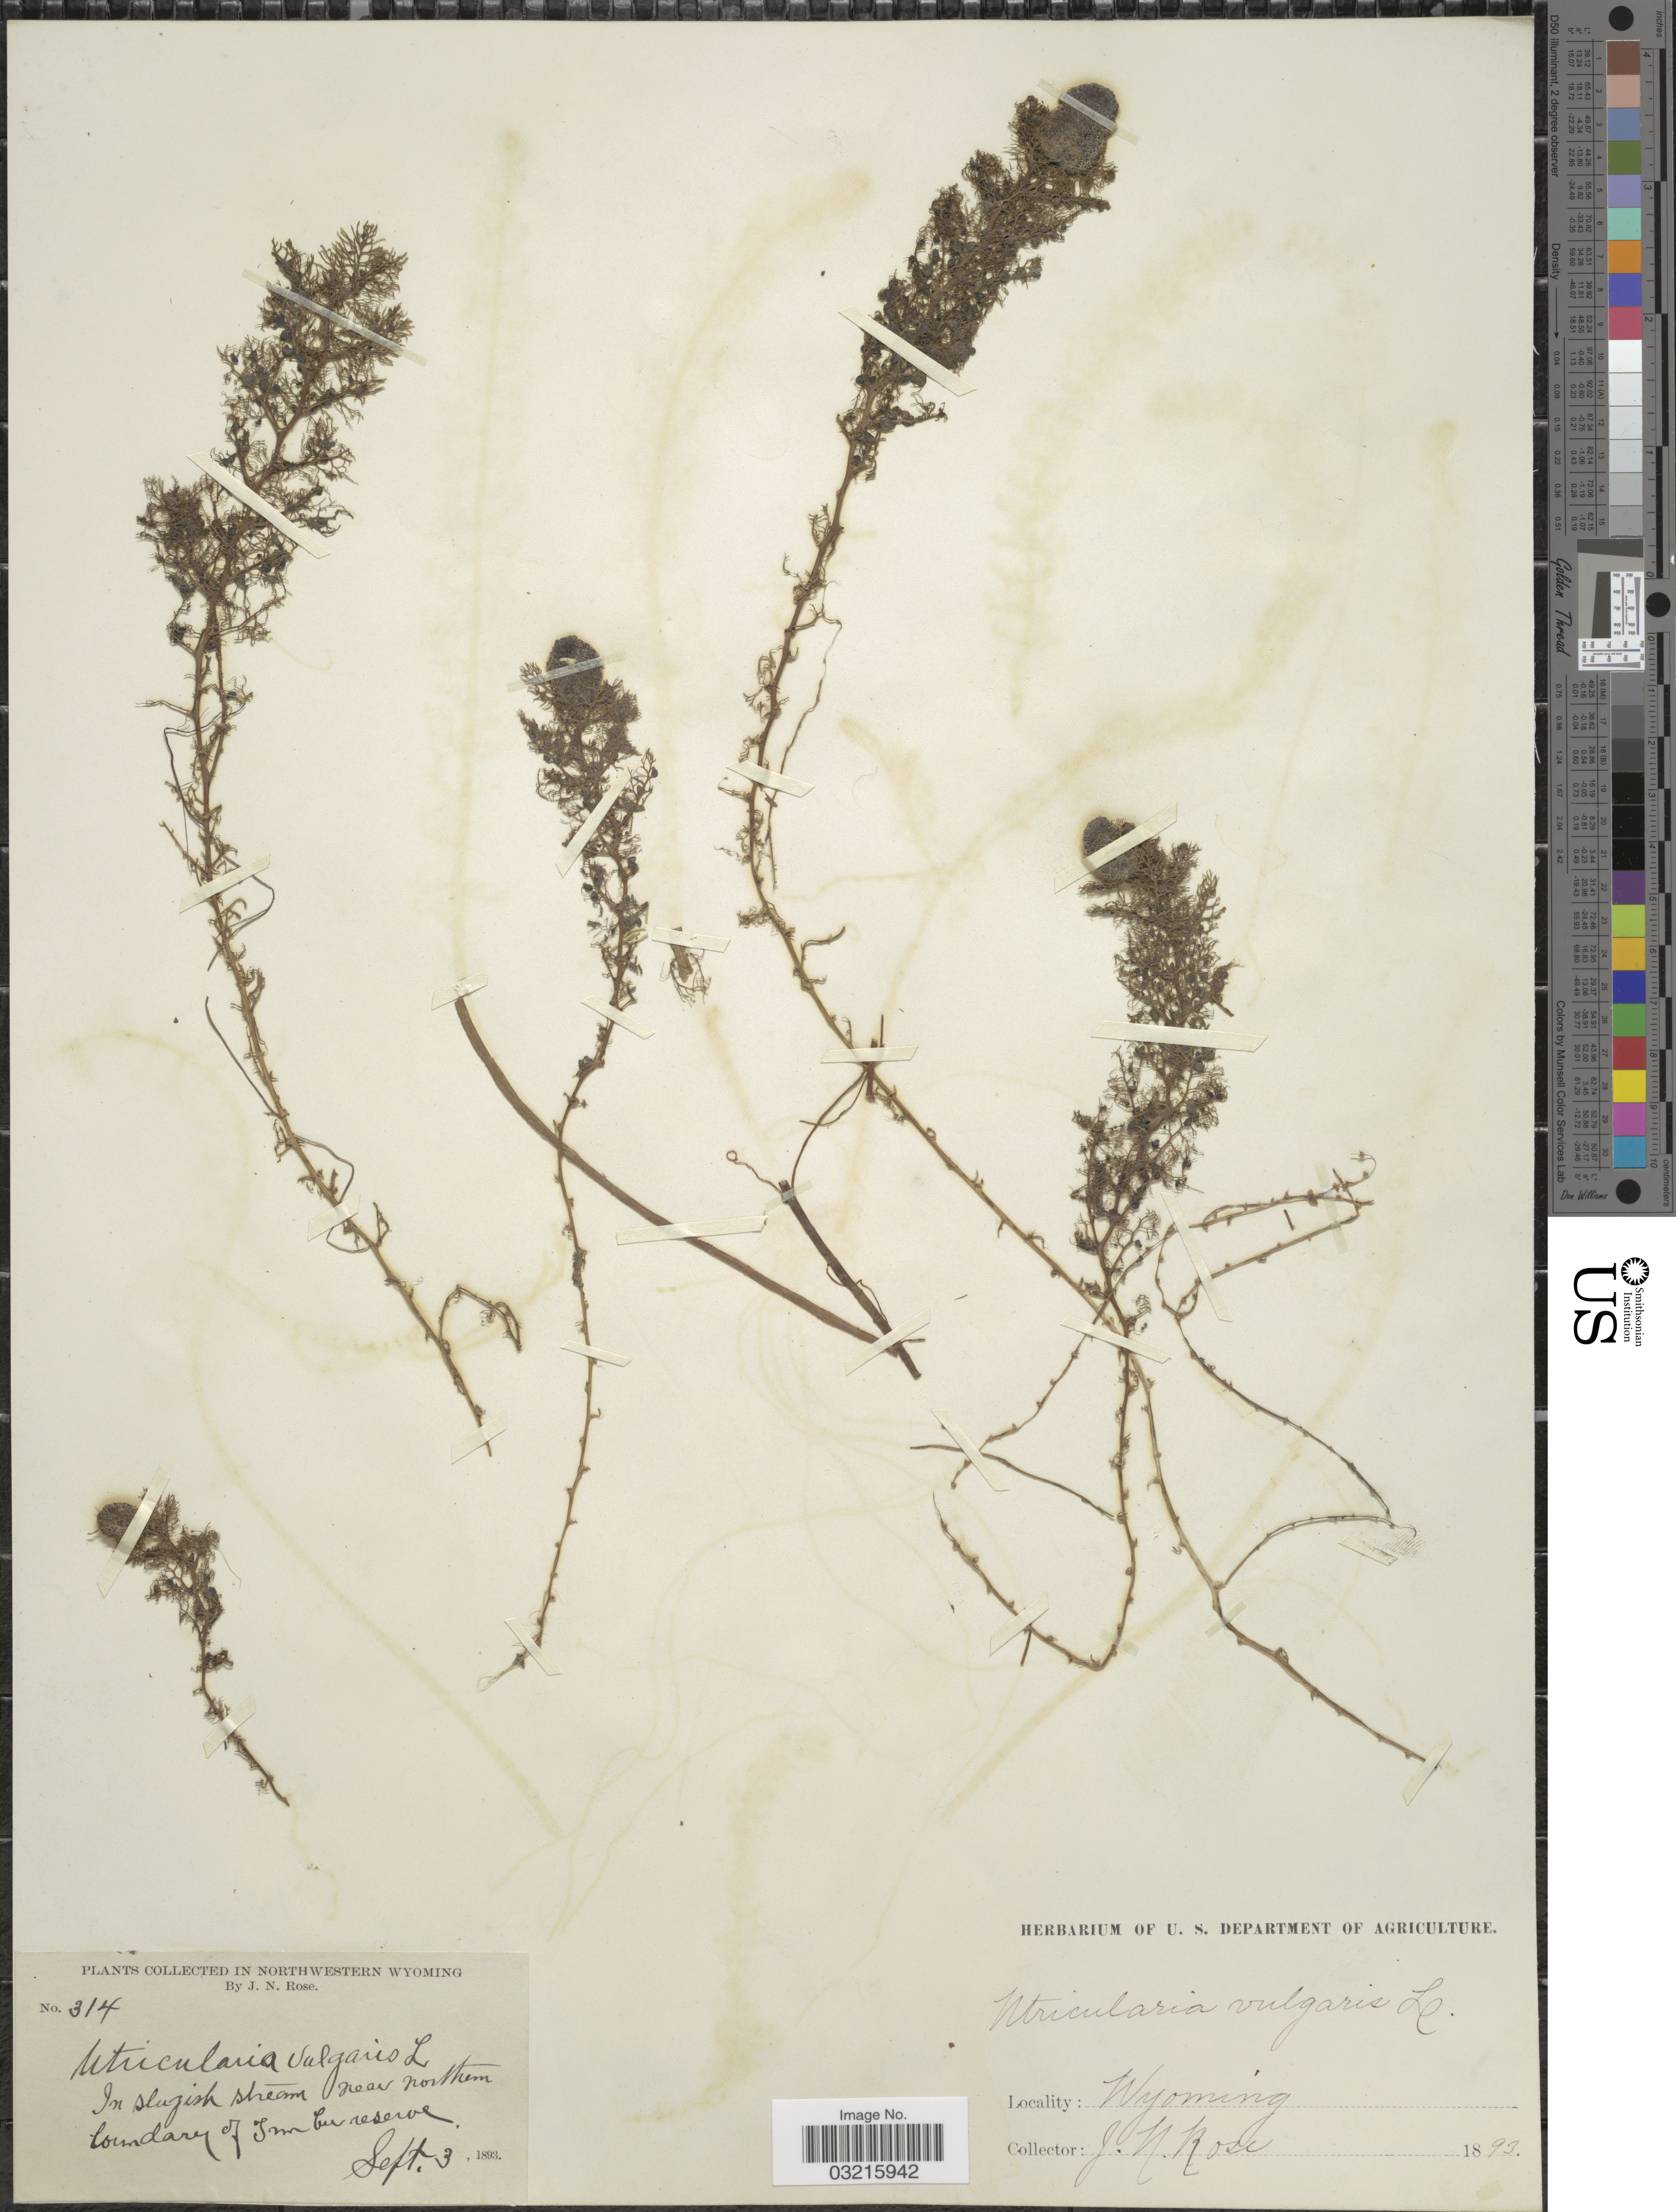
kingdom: Plantae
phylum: Tracheophyta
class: Magnoliopsida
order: Lamiales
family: Lentibulariaceae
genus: Utricularia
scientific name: Utricularia vulgaris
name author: L.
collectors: J. N. Rose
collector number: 314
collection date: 1893-09-03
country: United States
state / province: Wyoming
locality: Northwestern Wyoming. In slugish stream near northern boundary of Timber Reserve.